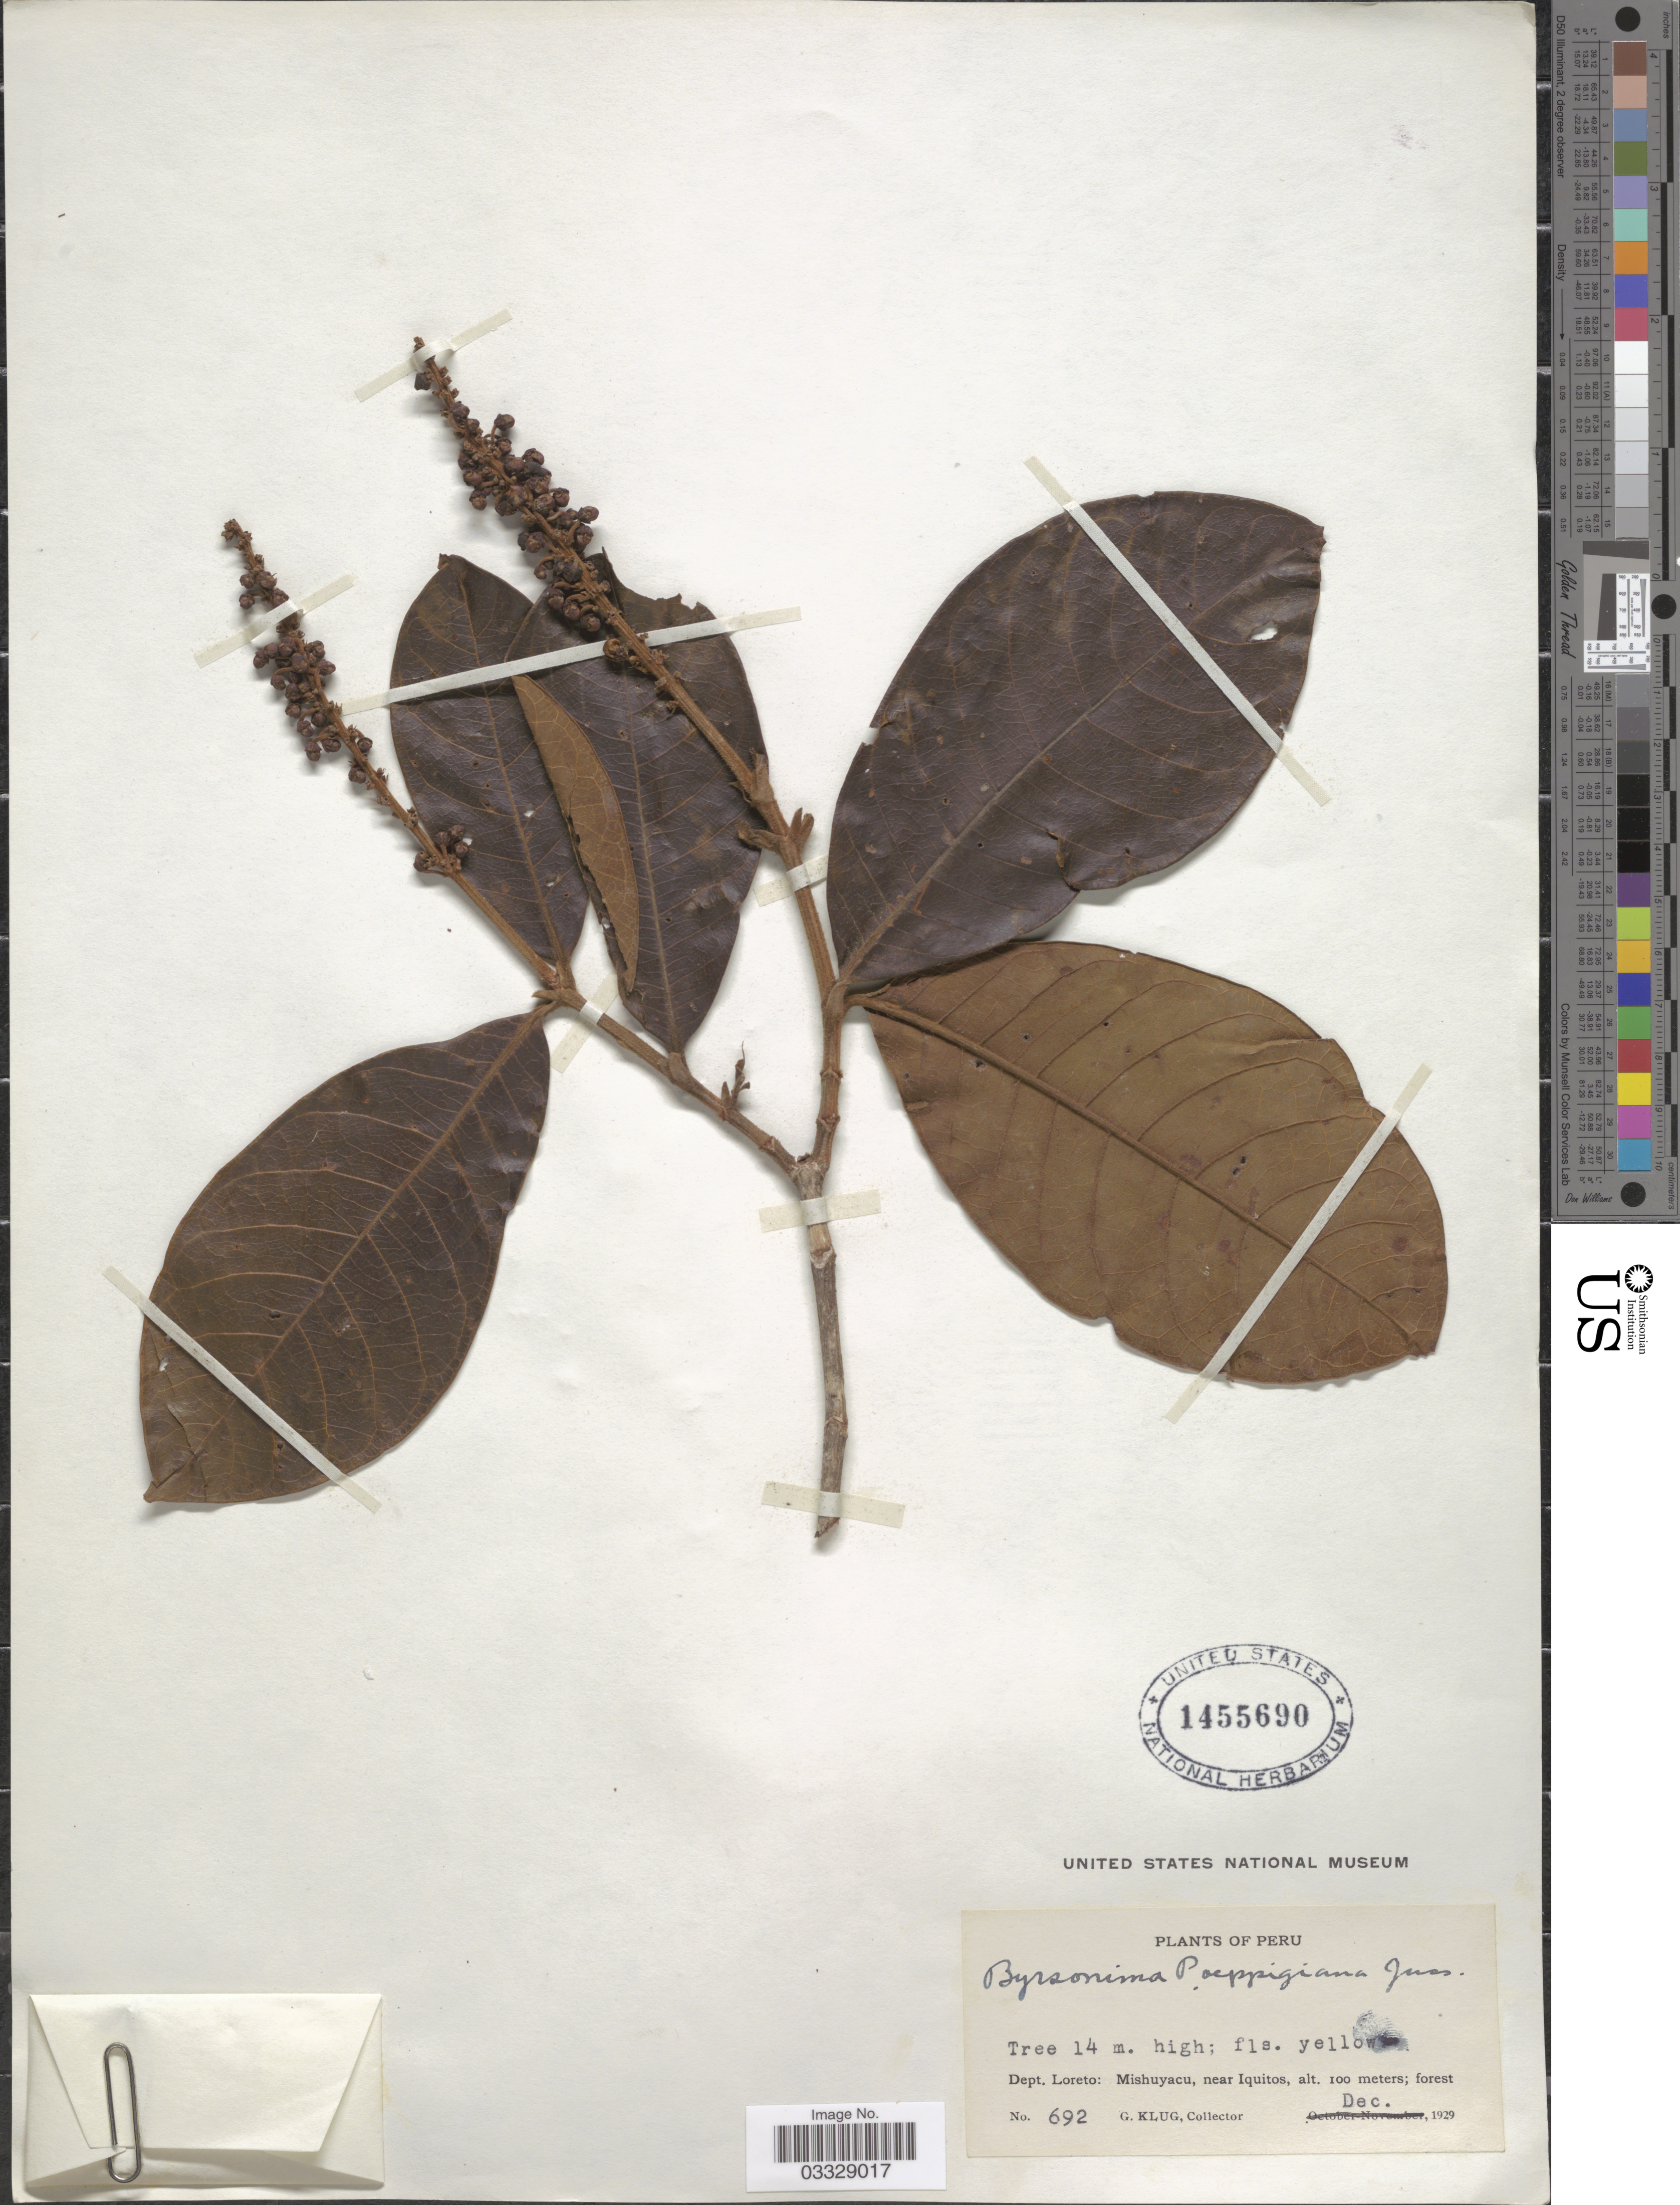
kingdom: Plantae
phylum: Tracheophyta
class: Magnoliopsida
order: Malpighiales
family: Malpighiaceae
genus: Byrsonima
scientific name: Byrsonima poeppigiana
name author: A. Juss.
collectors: G. Klug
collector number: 692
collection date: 1929-12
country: Peru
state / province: Loreto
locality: Dept. Loreto: Mishuyacu, near Iquitos.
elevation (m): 100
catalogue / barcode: US 1455690